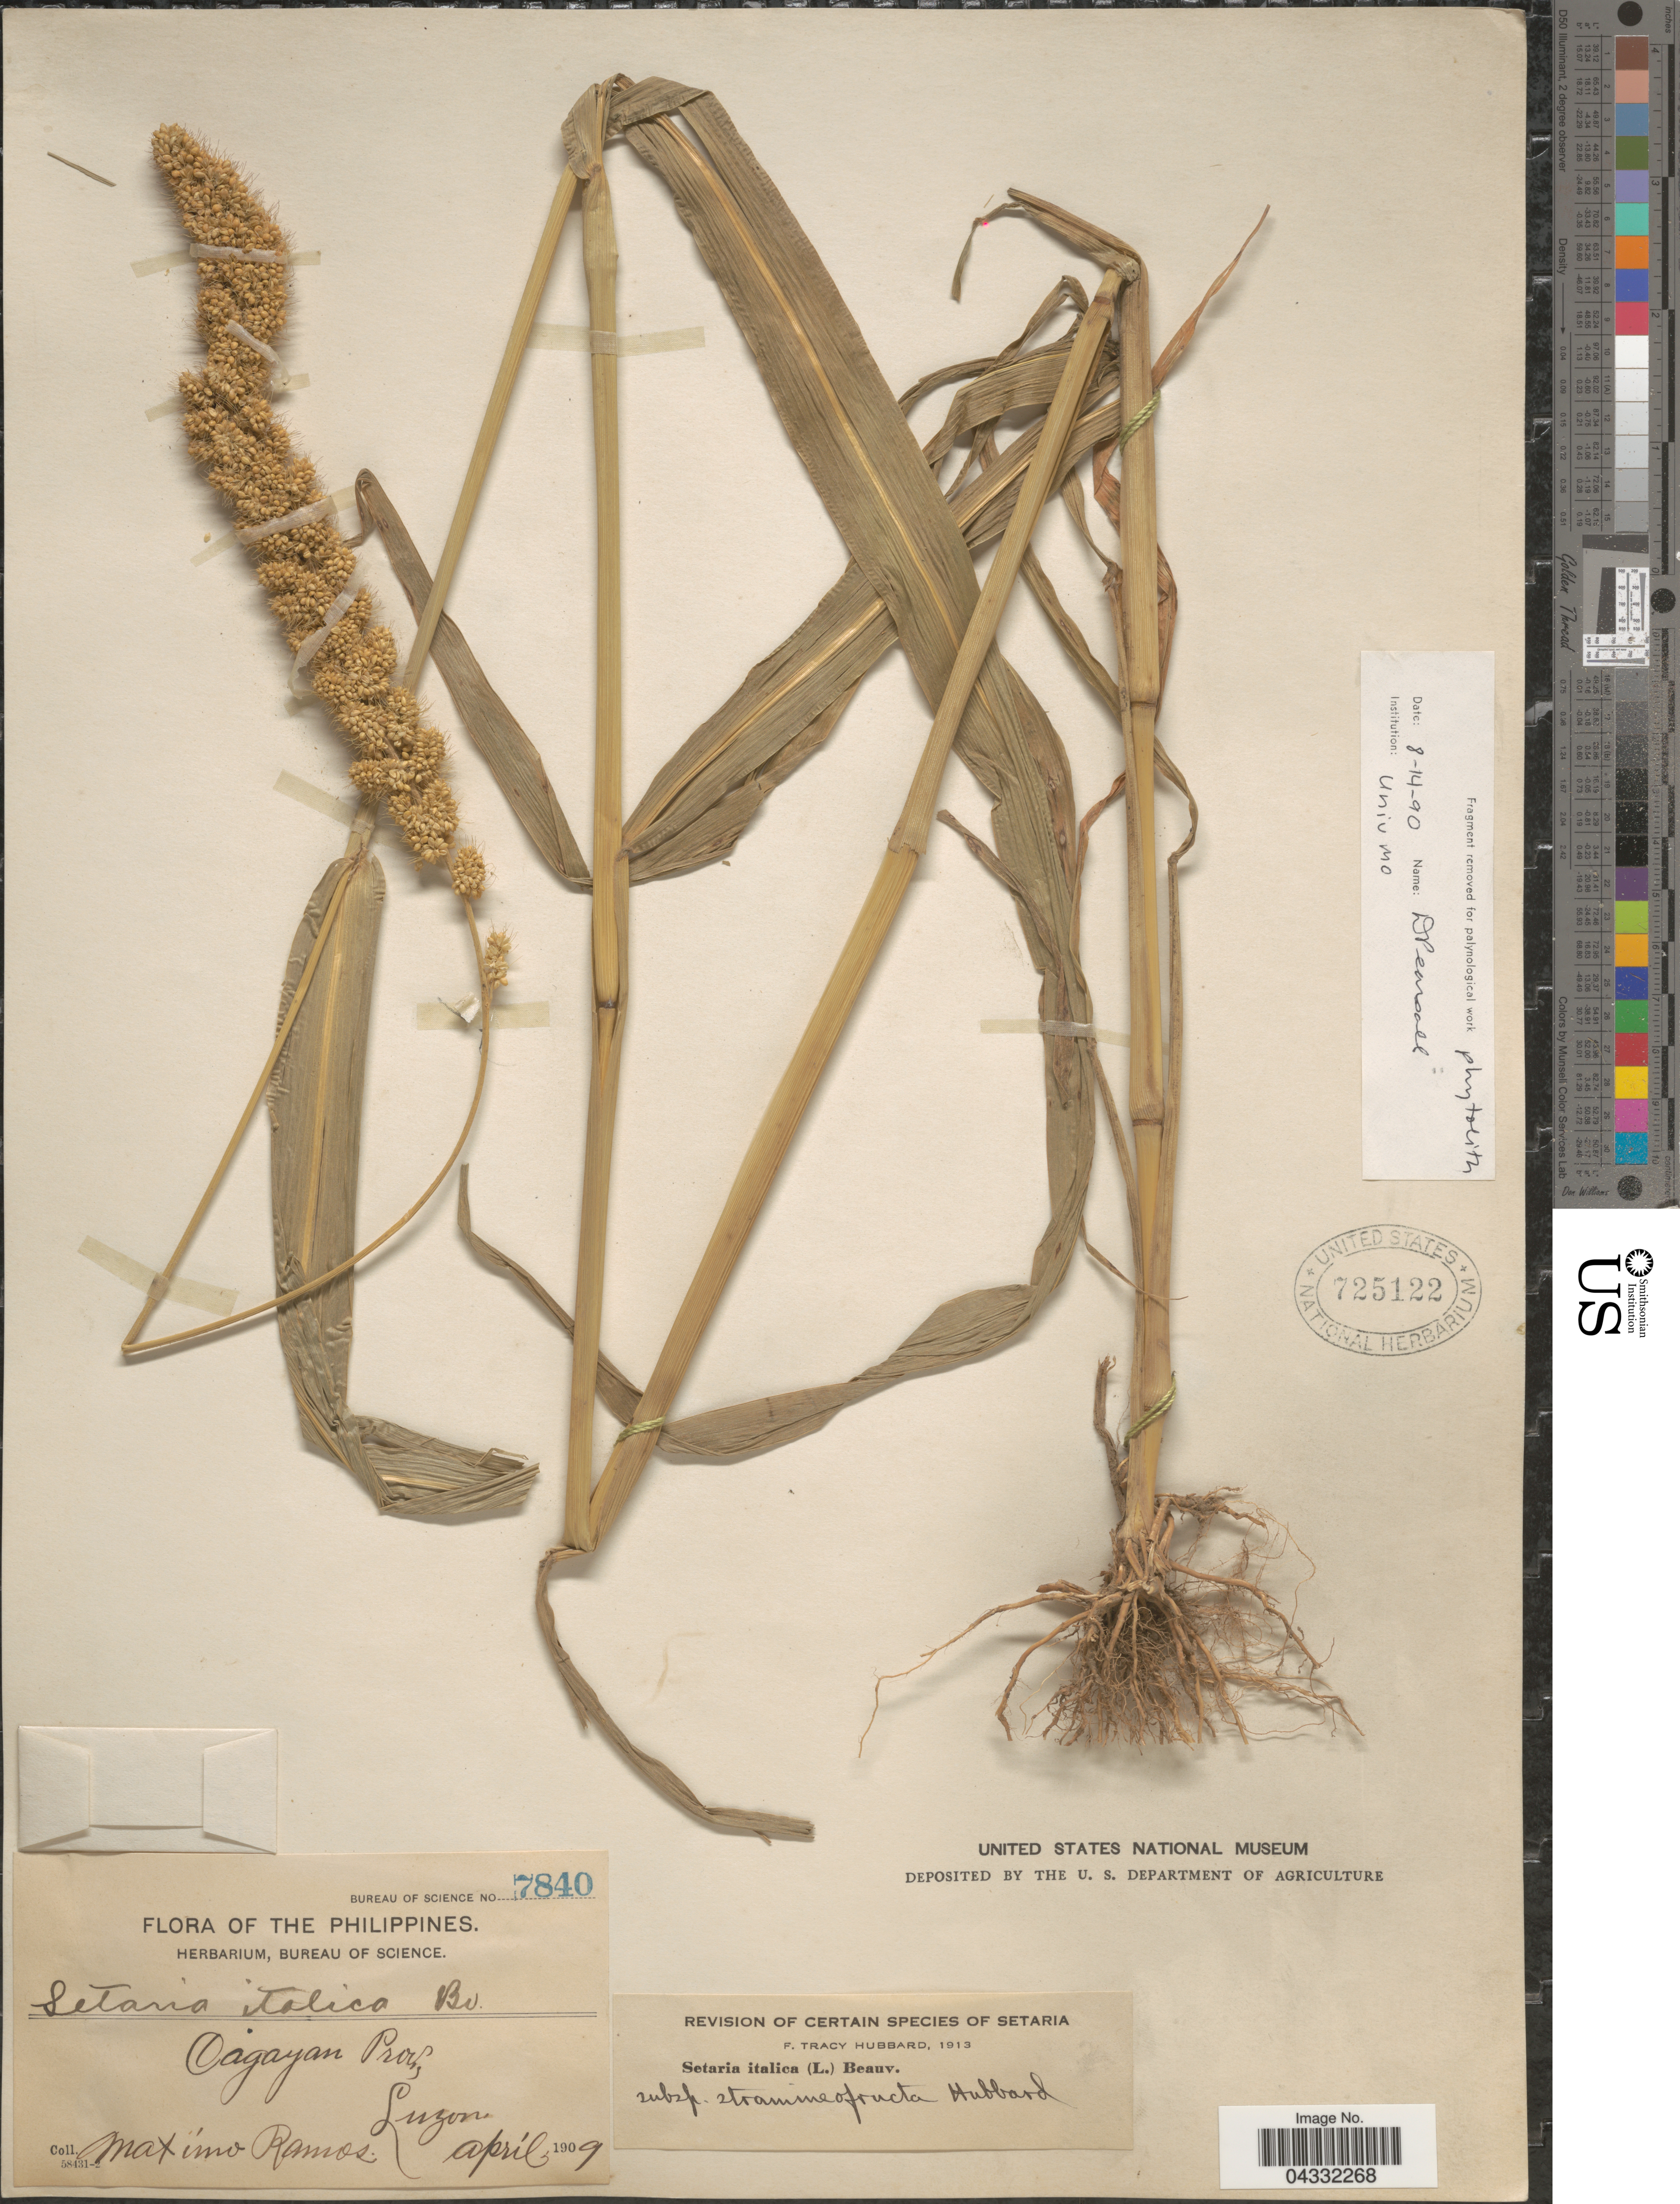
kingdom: Plantae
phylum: Tracheophyta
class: Liliopsida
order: Poales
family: Poaceae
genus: Setaria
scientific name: Setaria italica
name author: (L.) P. Beauv.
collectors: M. Ramos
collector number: Bureau of Science 7840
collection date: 1909-04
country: Philippines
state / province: Cagayan Valley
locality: Cagayan Prov., Luzon.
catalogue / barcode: US 725122